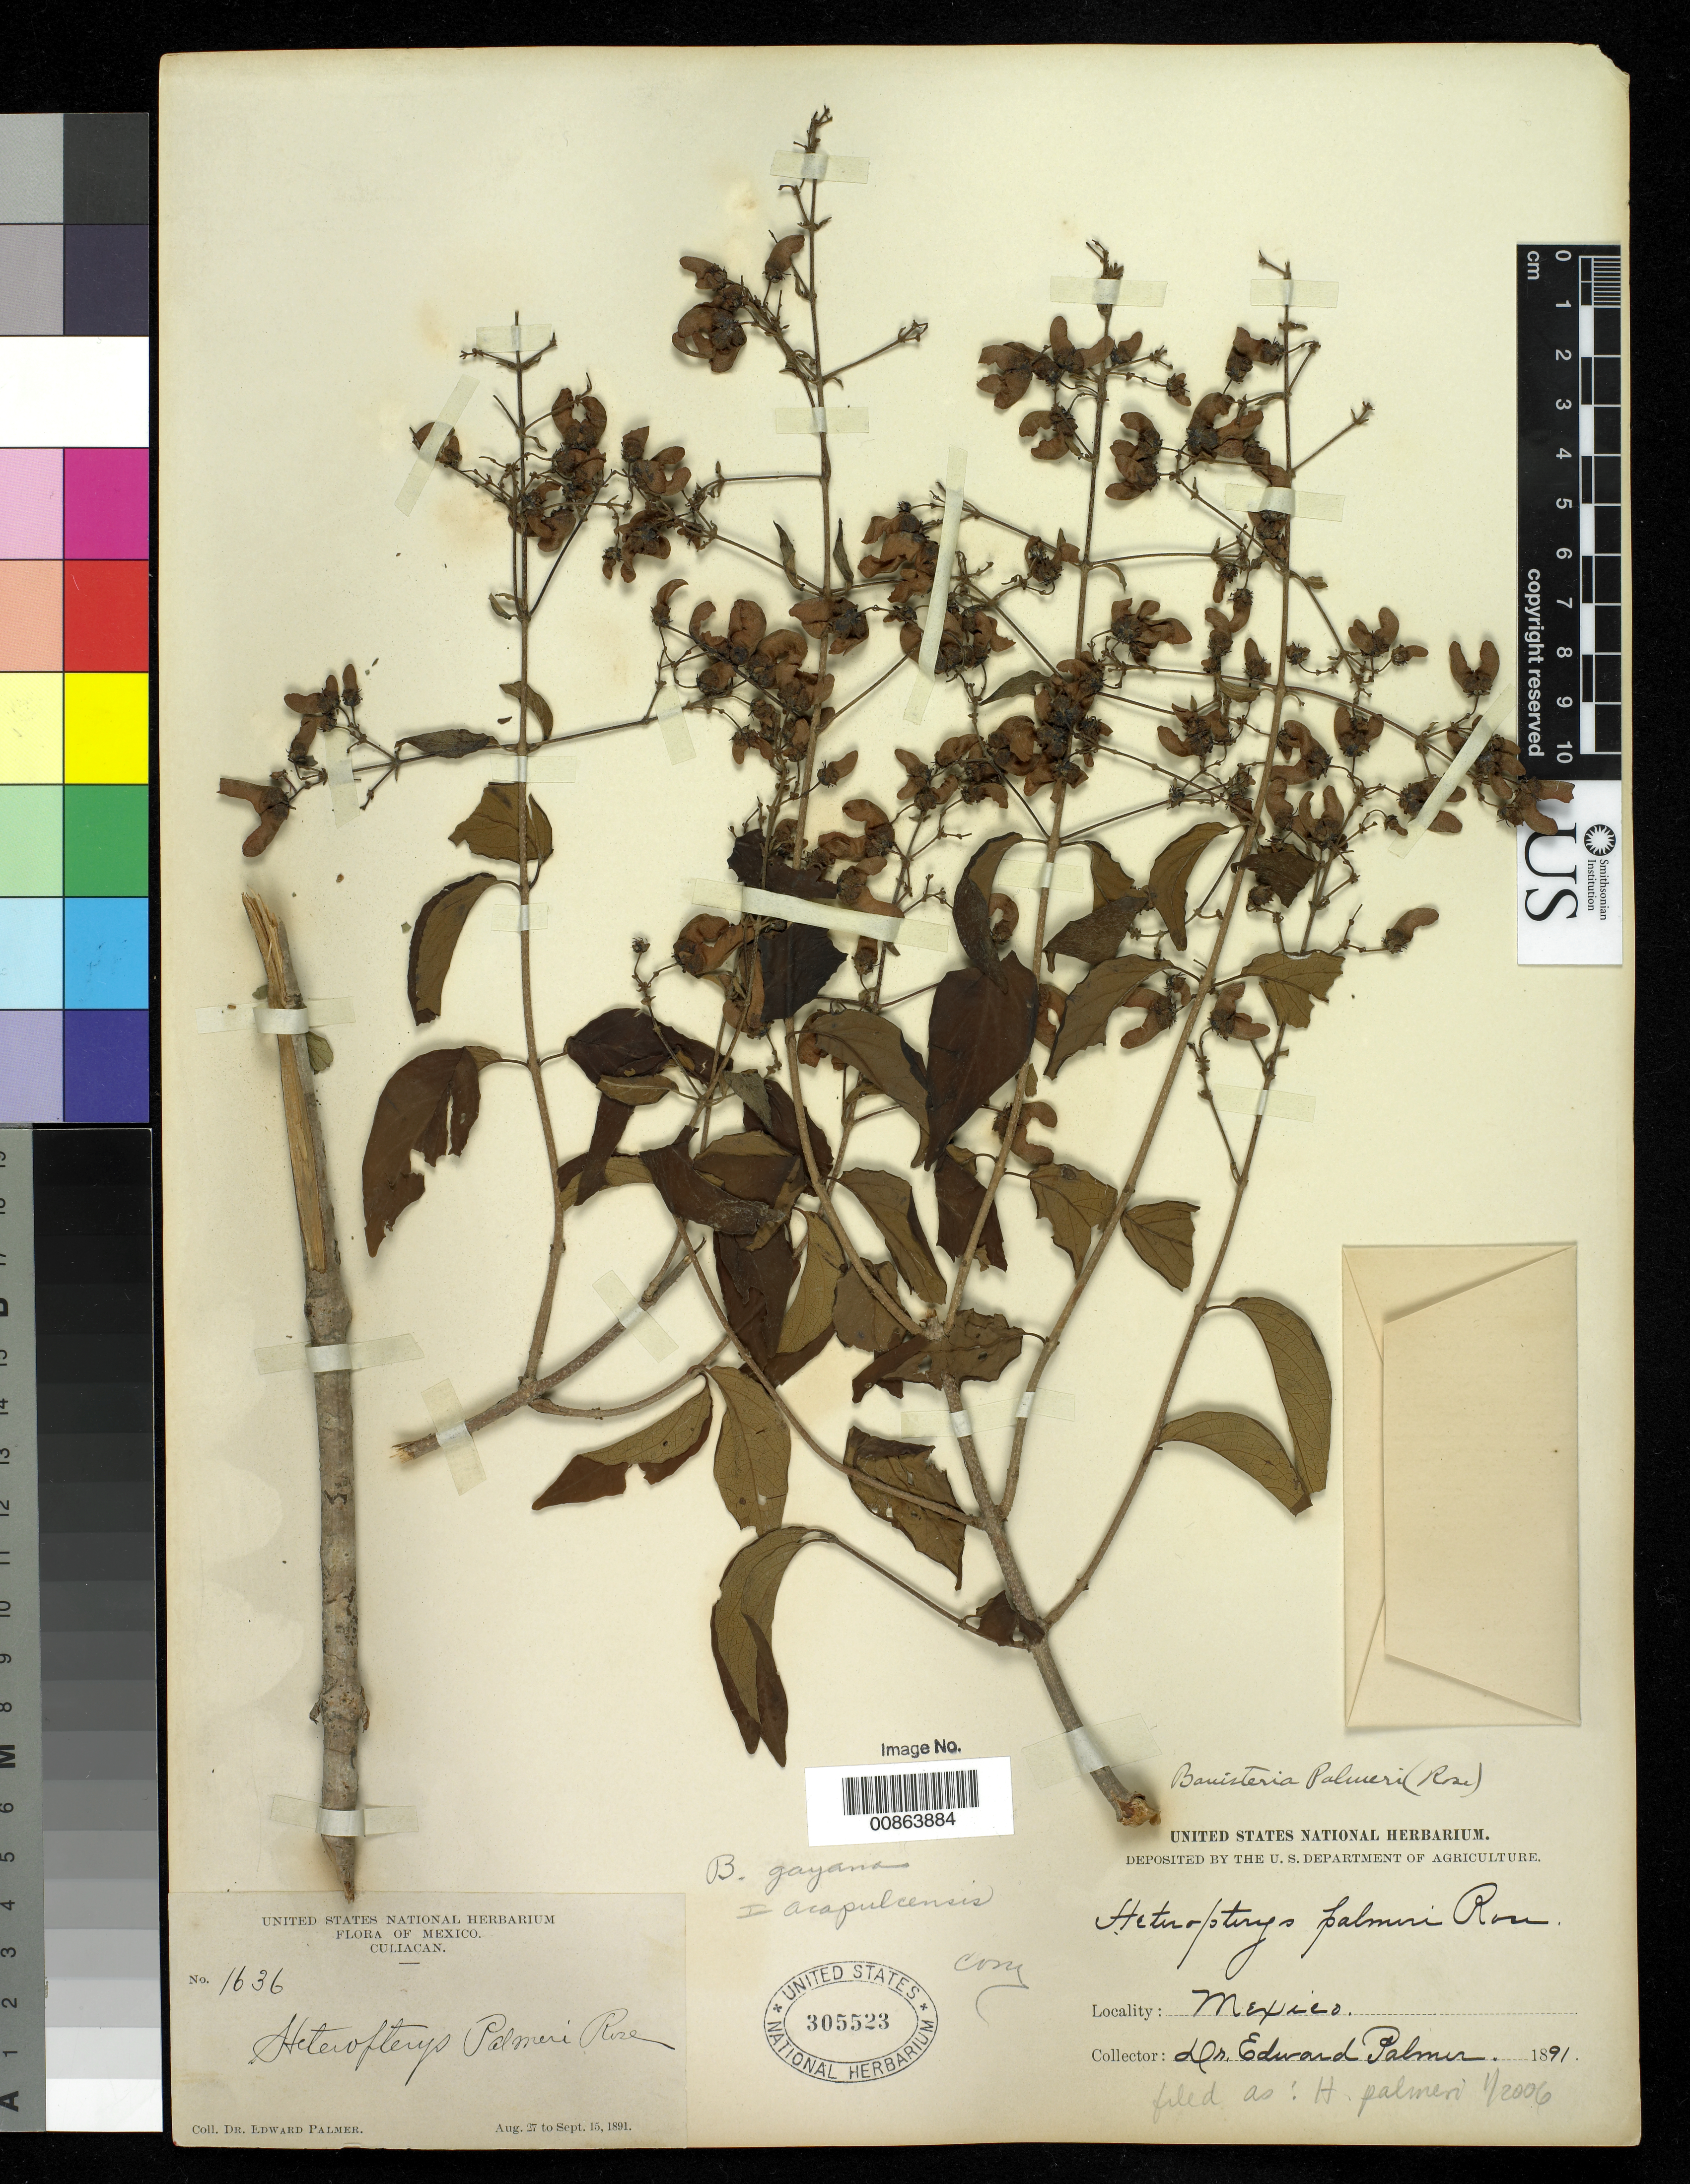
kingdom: Plantae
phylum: Tracheophyta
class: Magnoliopsida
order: Malpighiales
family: Malpighiaceae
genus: Heteropterys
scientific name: Heteropterys palmeri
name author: Rose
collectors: E. Palmer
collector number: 1636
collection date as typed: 27 Aug 1891 to 15 Sep 1891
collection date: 1891-08-27/1891-09-15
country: Mexico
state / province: Sinaloa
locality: Culiacan, Sinaloa.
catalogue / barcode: US 305523